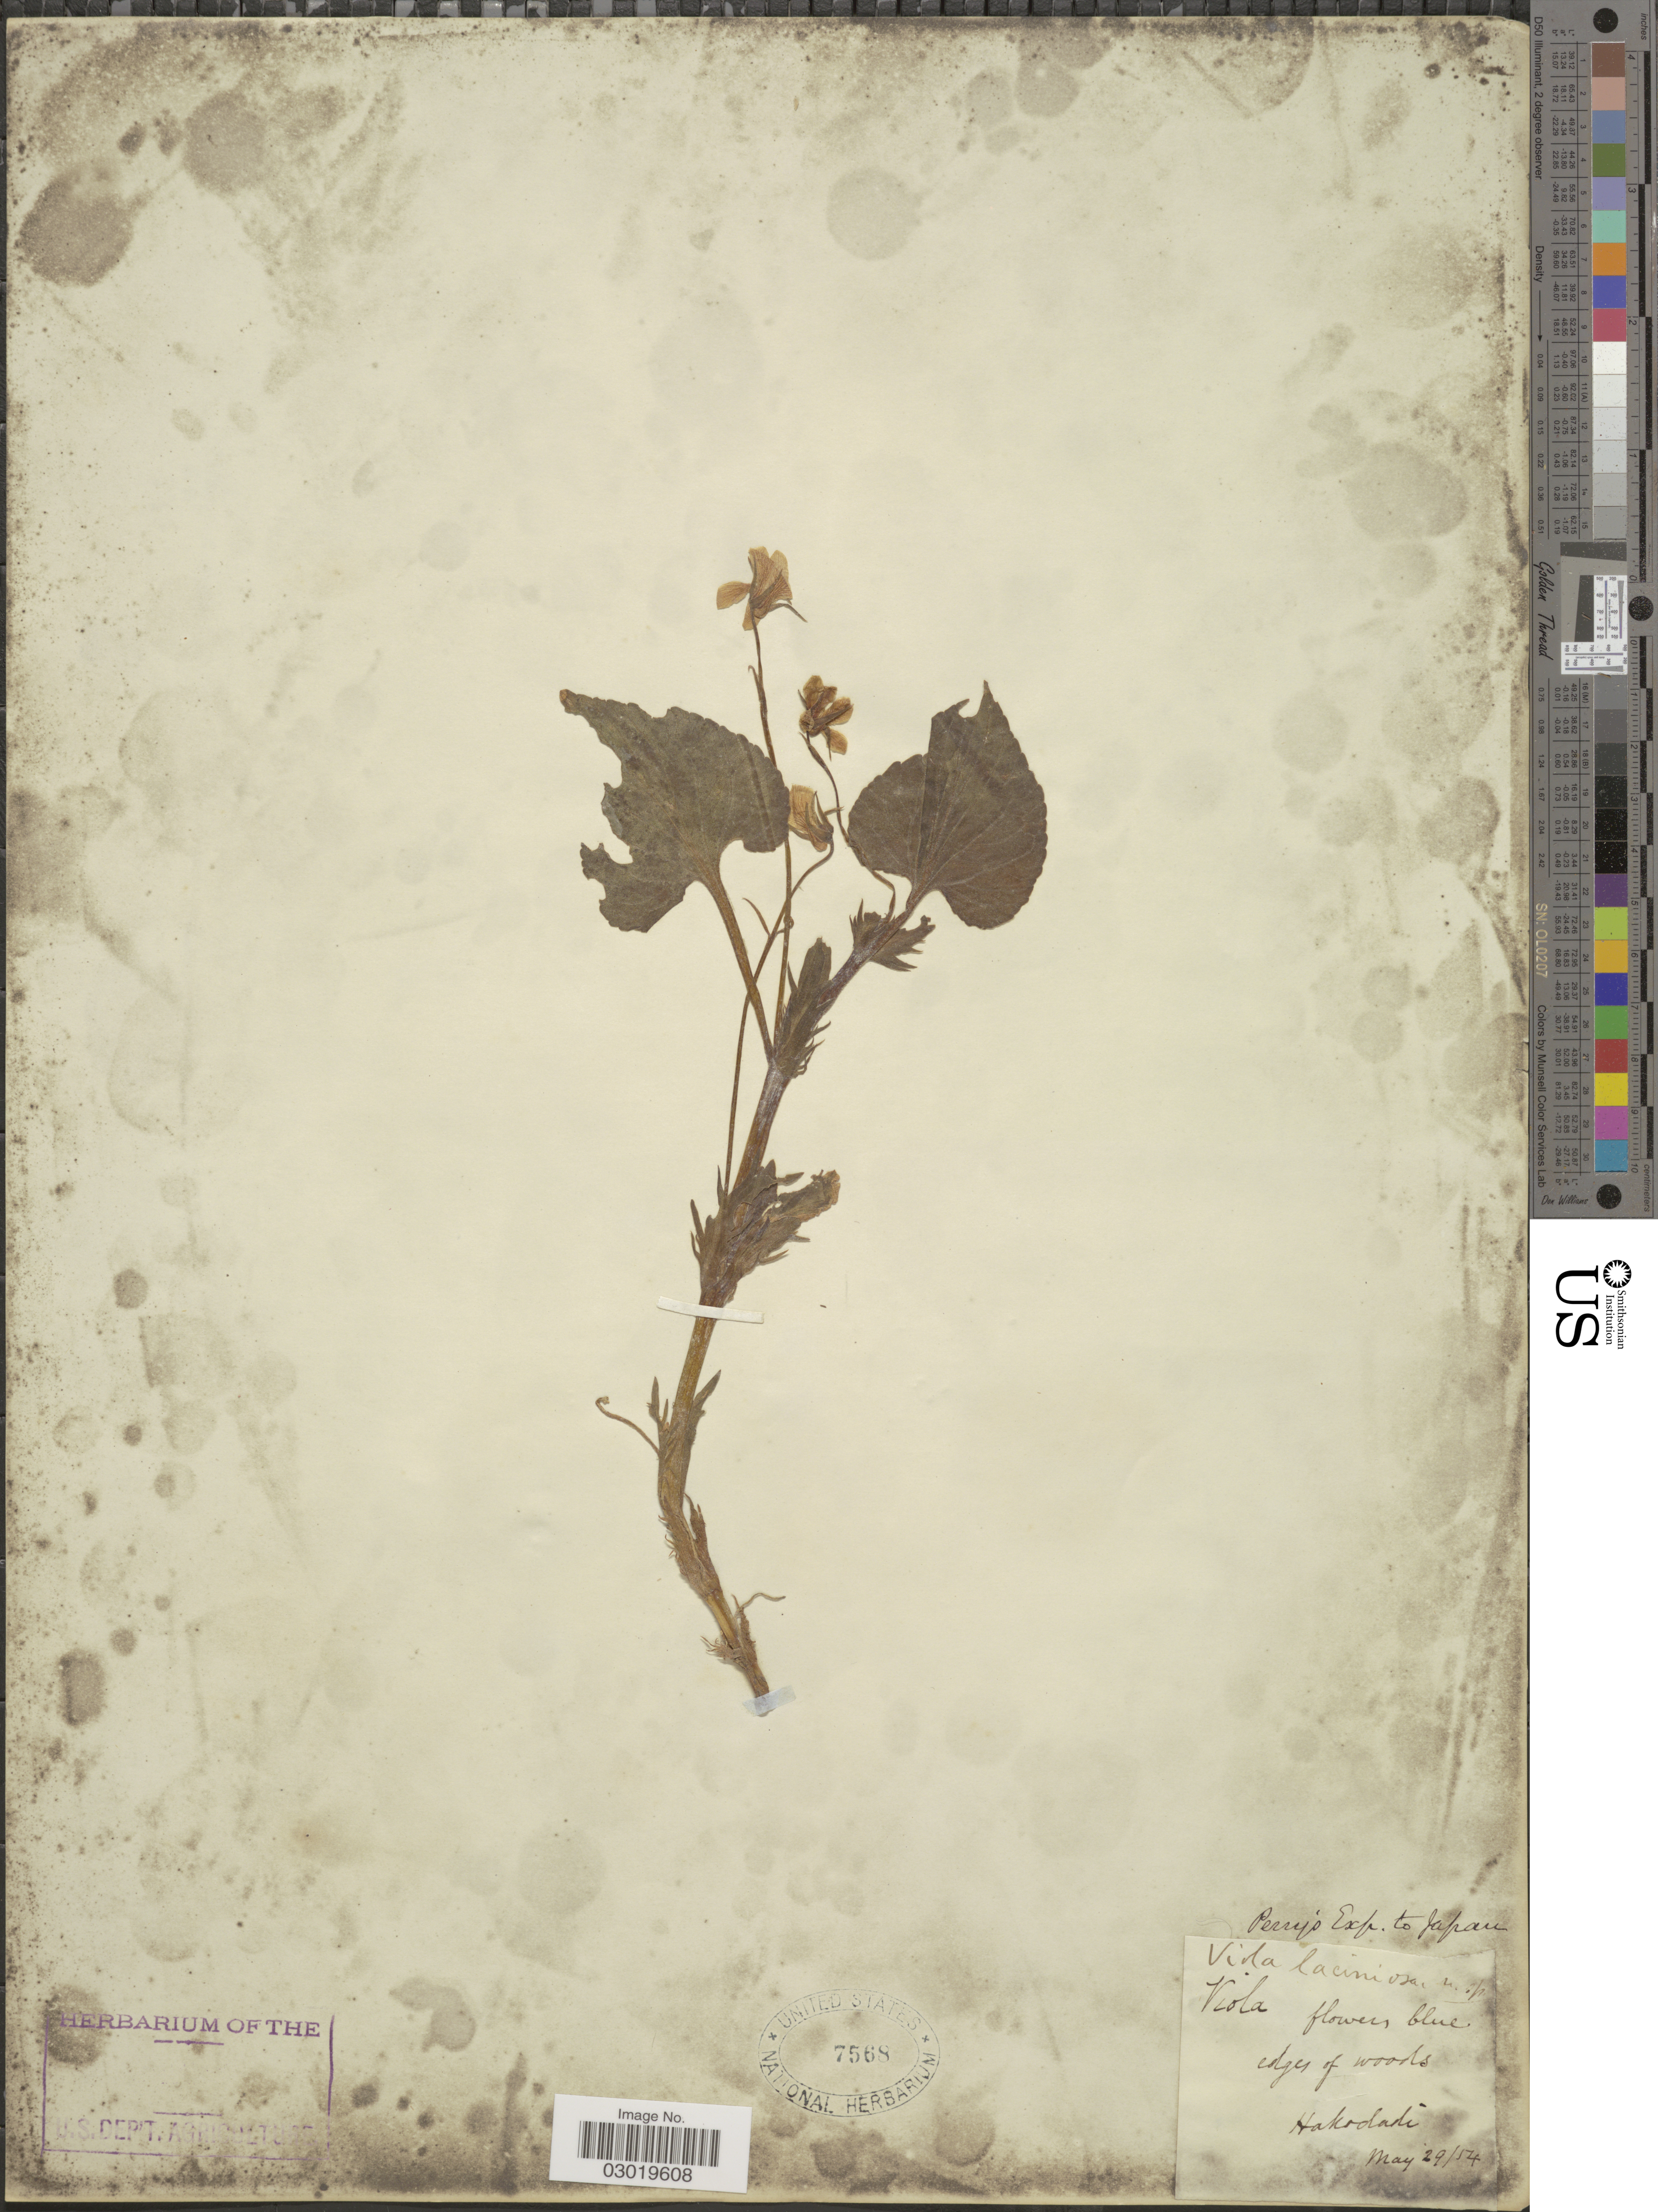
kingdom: Plantae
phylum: Tracheophyta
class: Magnoliopsida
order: Malpighiales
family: Violaceae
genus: Viola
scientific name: Viola acuminata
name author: Ledeb.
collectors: -- Perry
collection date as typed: Transcribed d/m/y: 29/5/54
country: Japan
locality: Hakodadi.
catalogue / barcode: US 7568